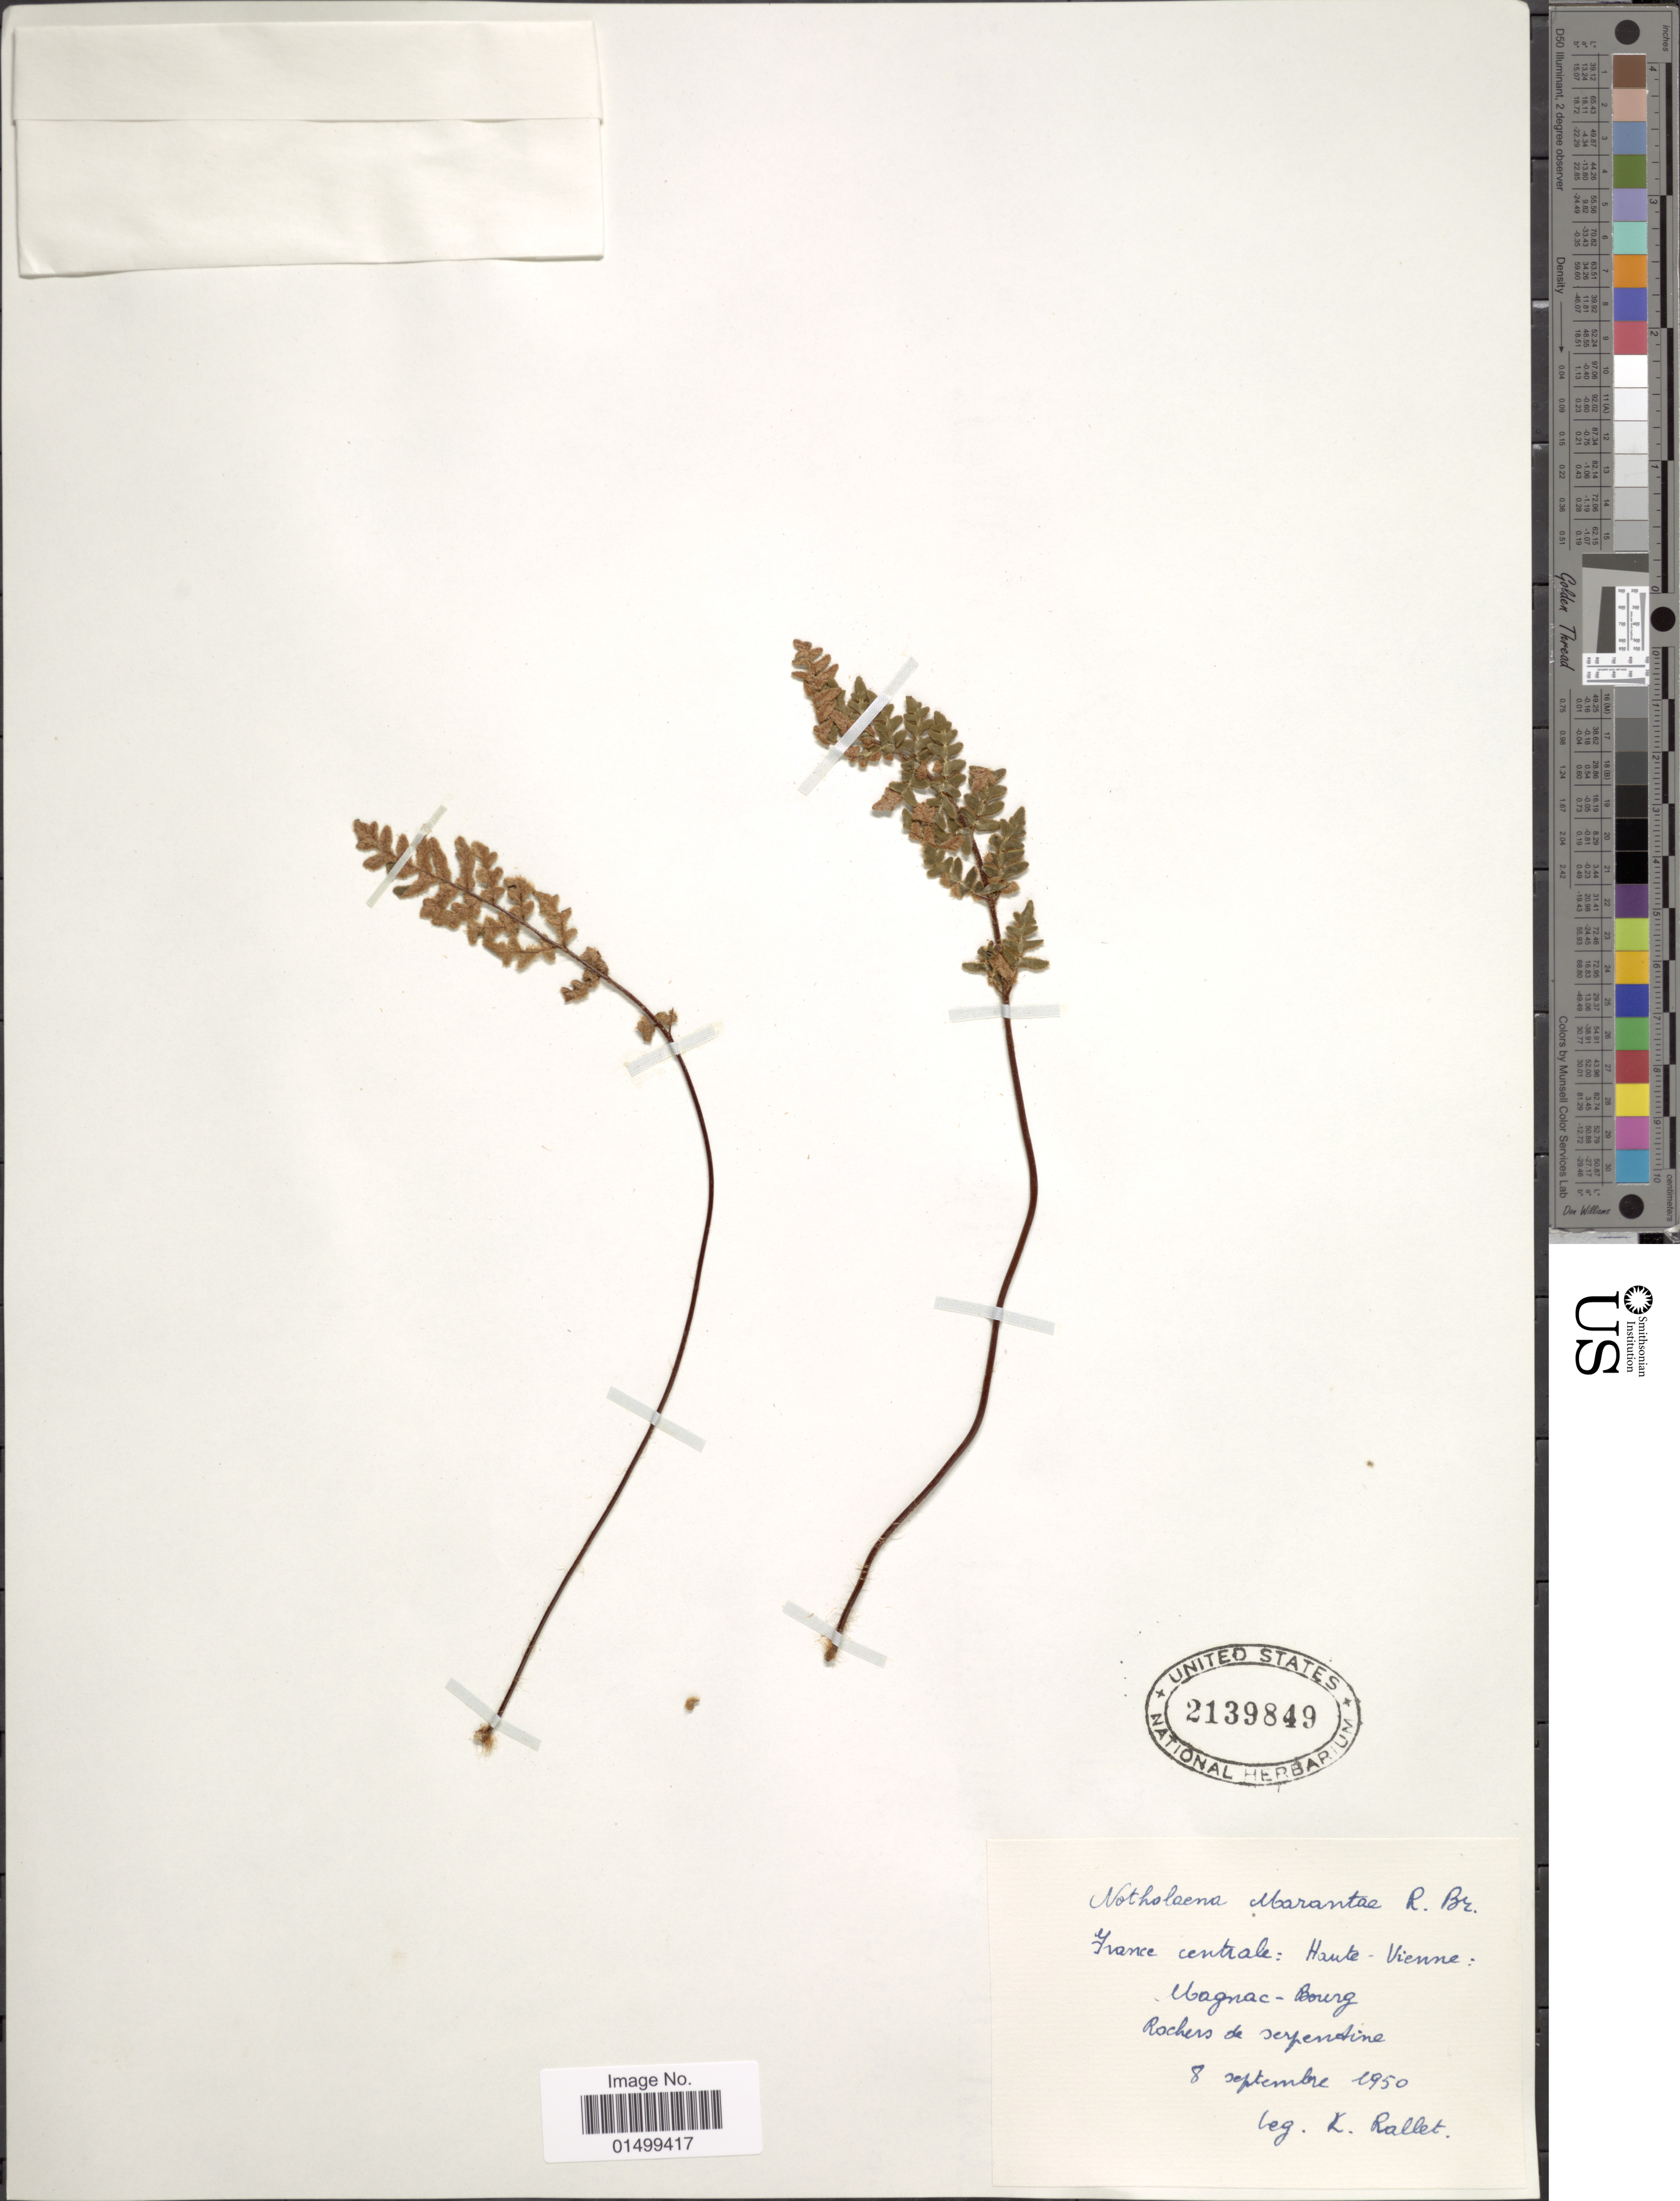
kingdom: Plantae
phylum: Tracheophyta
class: Polypodiopsida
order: Polypodiales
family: Pteridaceae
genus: Cheilanthes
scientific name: Cheilanthes marantae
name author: Domin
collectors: R. Rallet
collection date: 1950-09-08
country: France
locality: Houte - Vienne: Uagnac - Boung, rochers de seyentine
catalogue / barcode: US 2139849